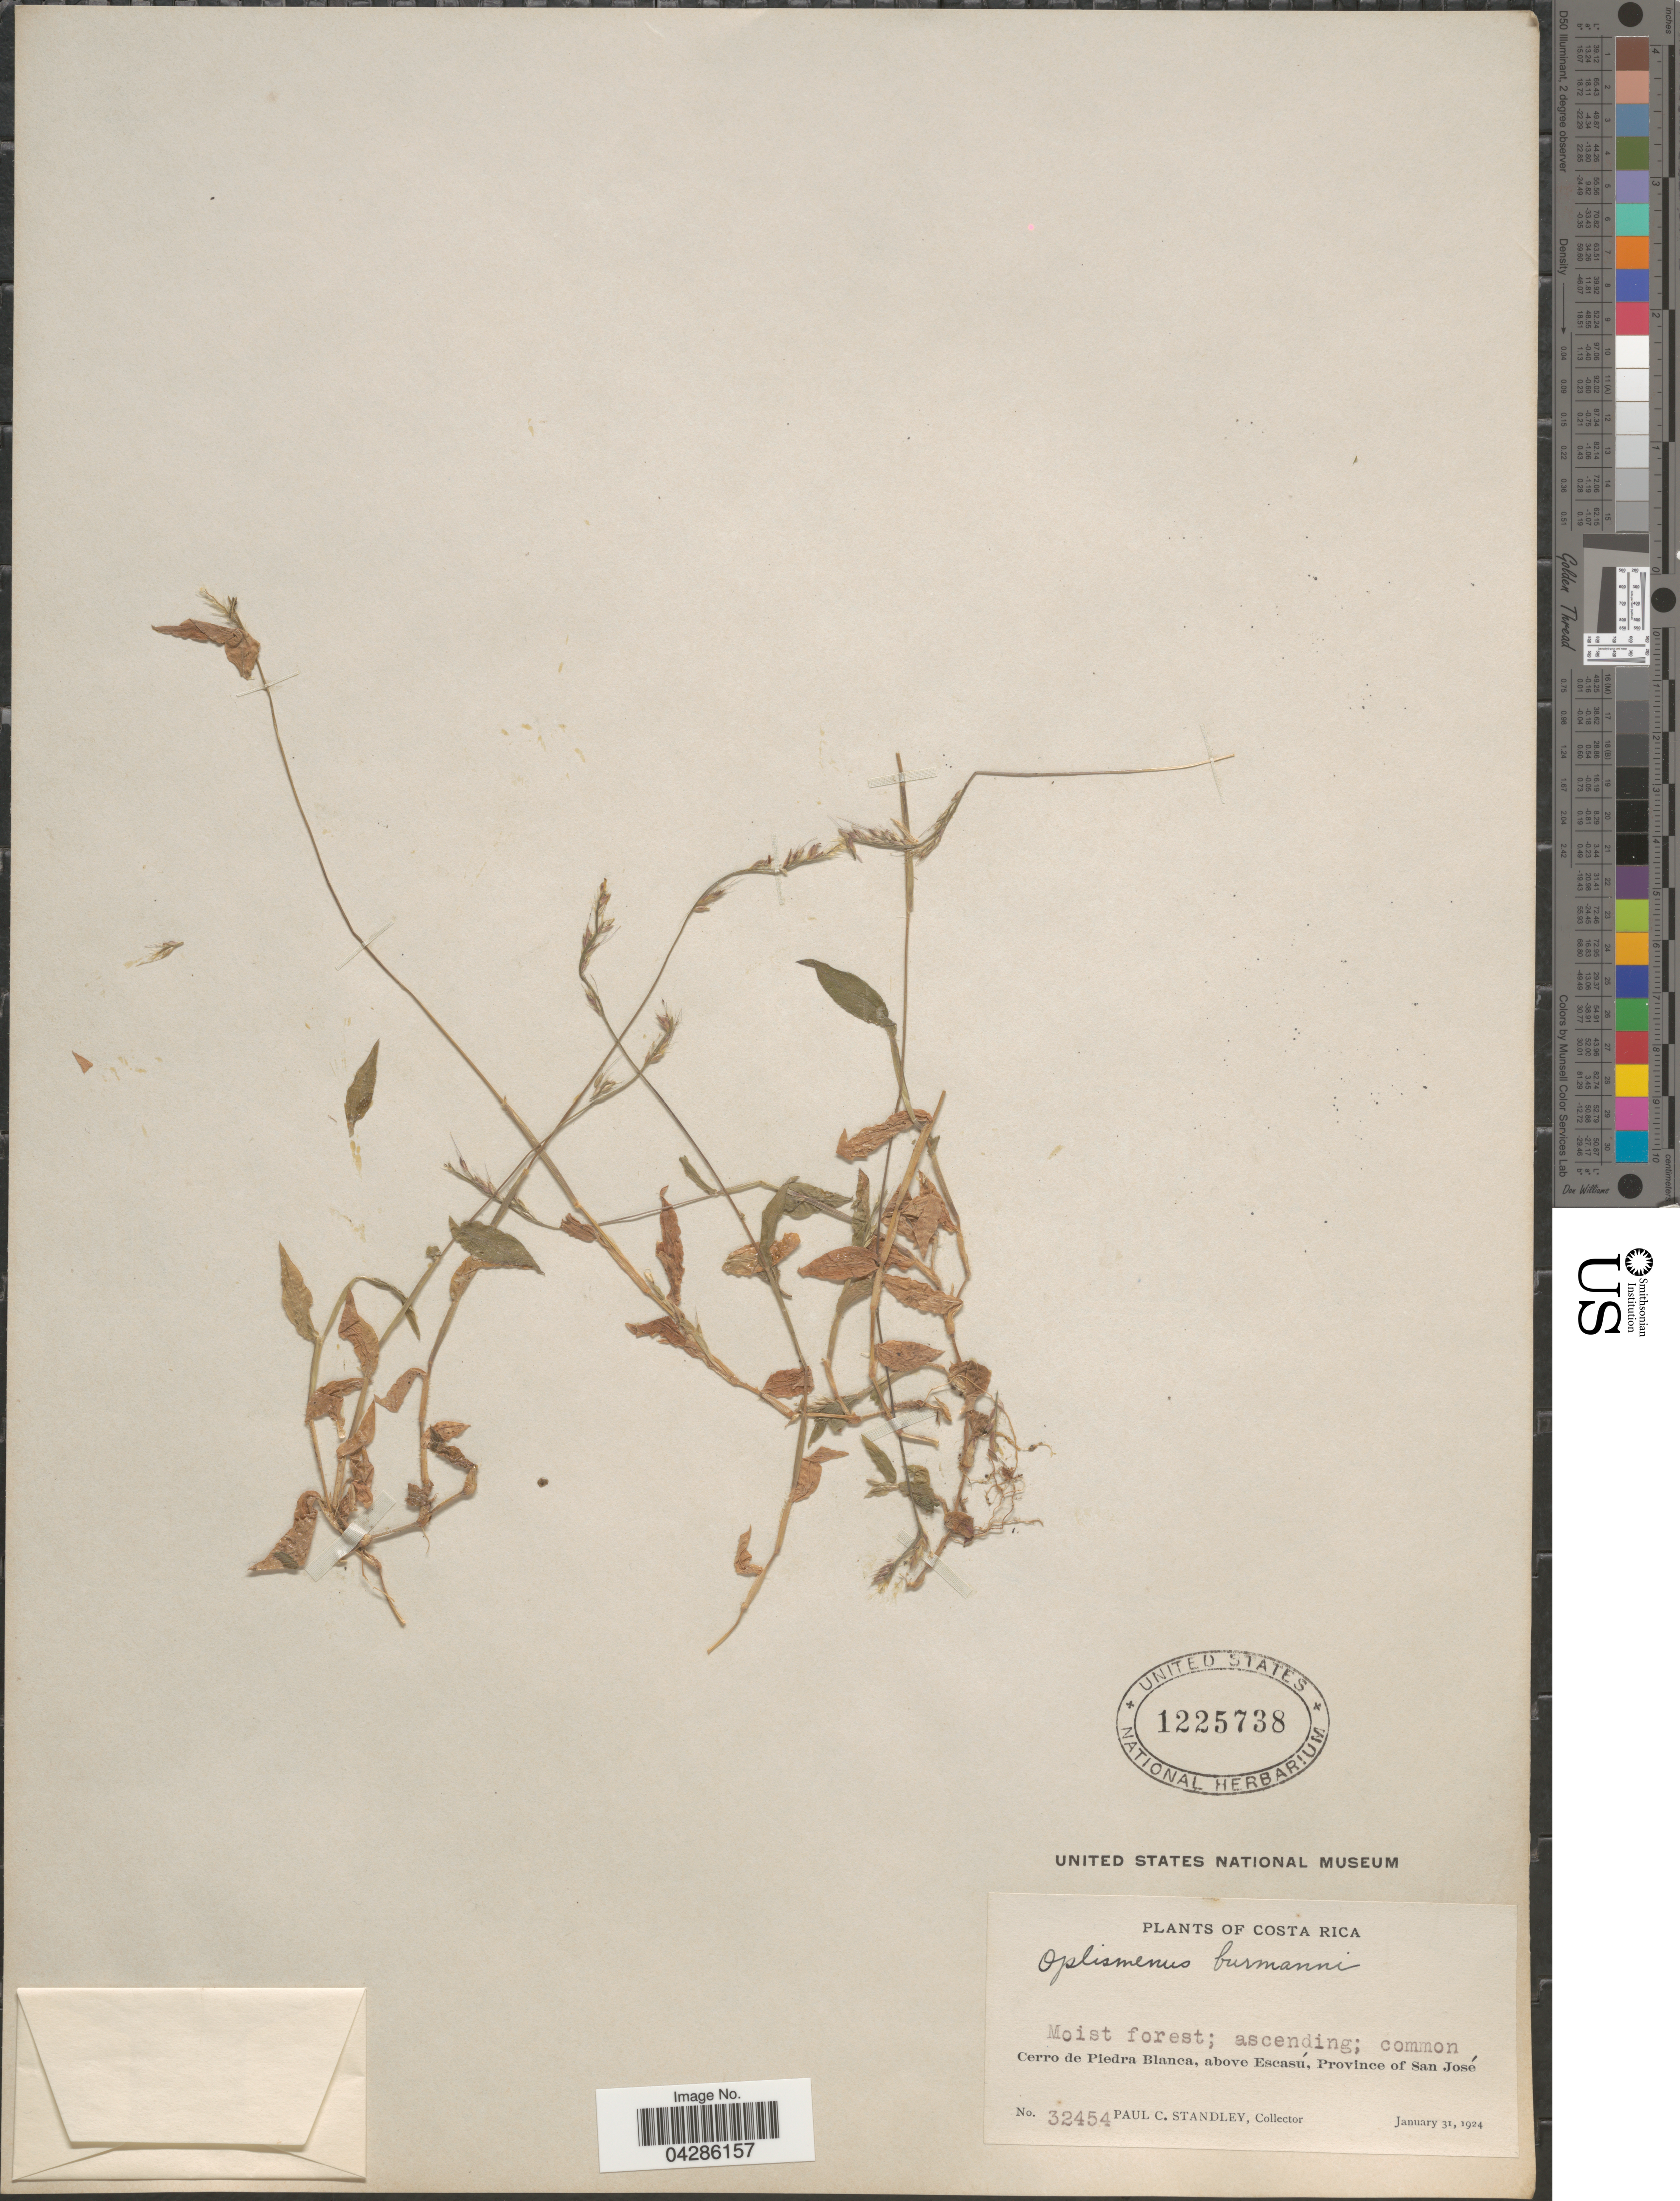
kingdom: Plantae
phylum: Tracheophyta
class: Liliopsida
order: Poales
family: Poaceae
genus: Oplismenus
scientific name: Oplismenus burmannii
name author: (Retz.) P. Beauv.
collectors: P. C. Standley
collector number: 32454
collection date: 1924-01-31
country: Costa Rica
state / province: San José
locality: Cerro de Piedra Blanca, above Escasú.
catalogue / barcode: US 1225738